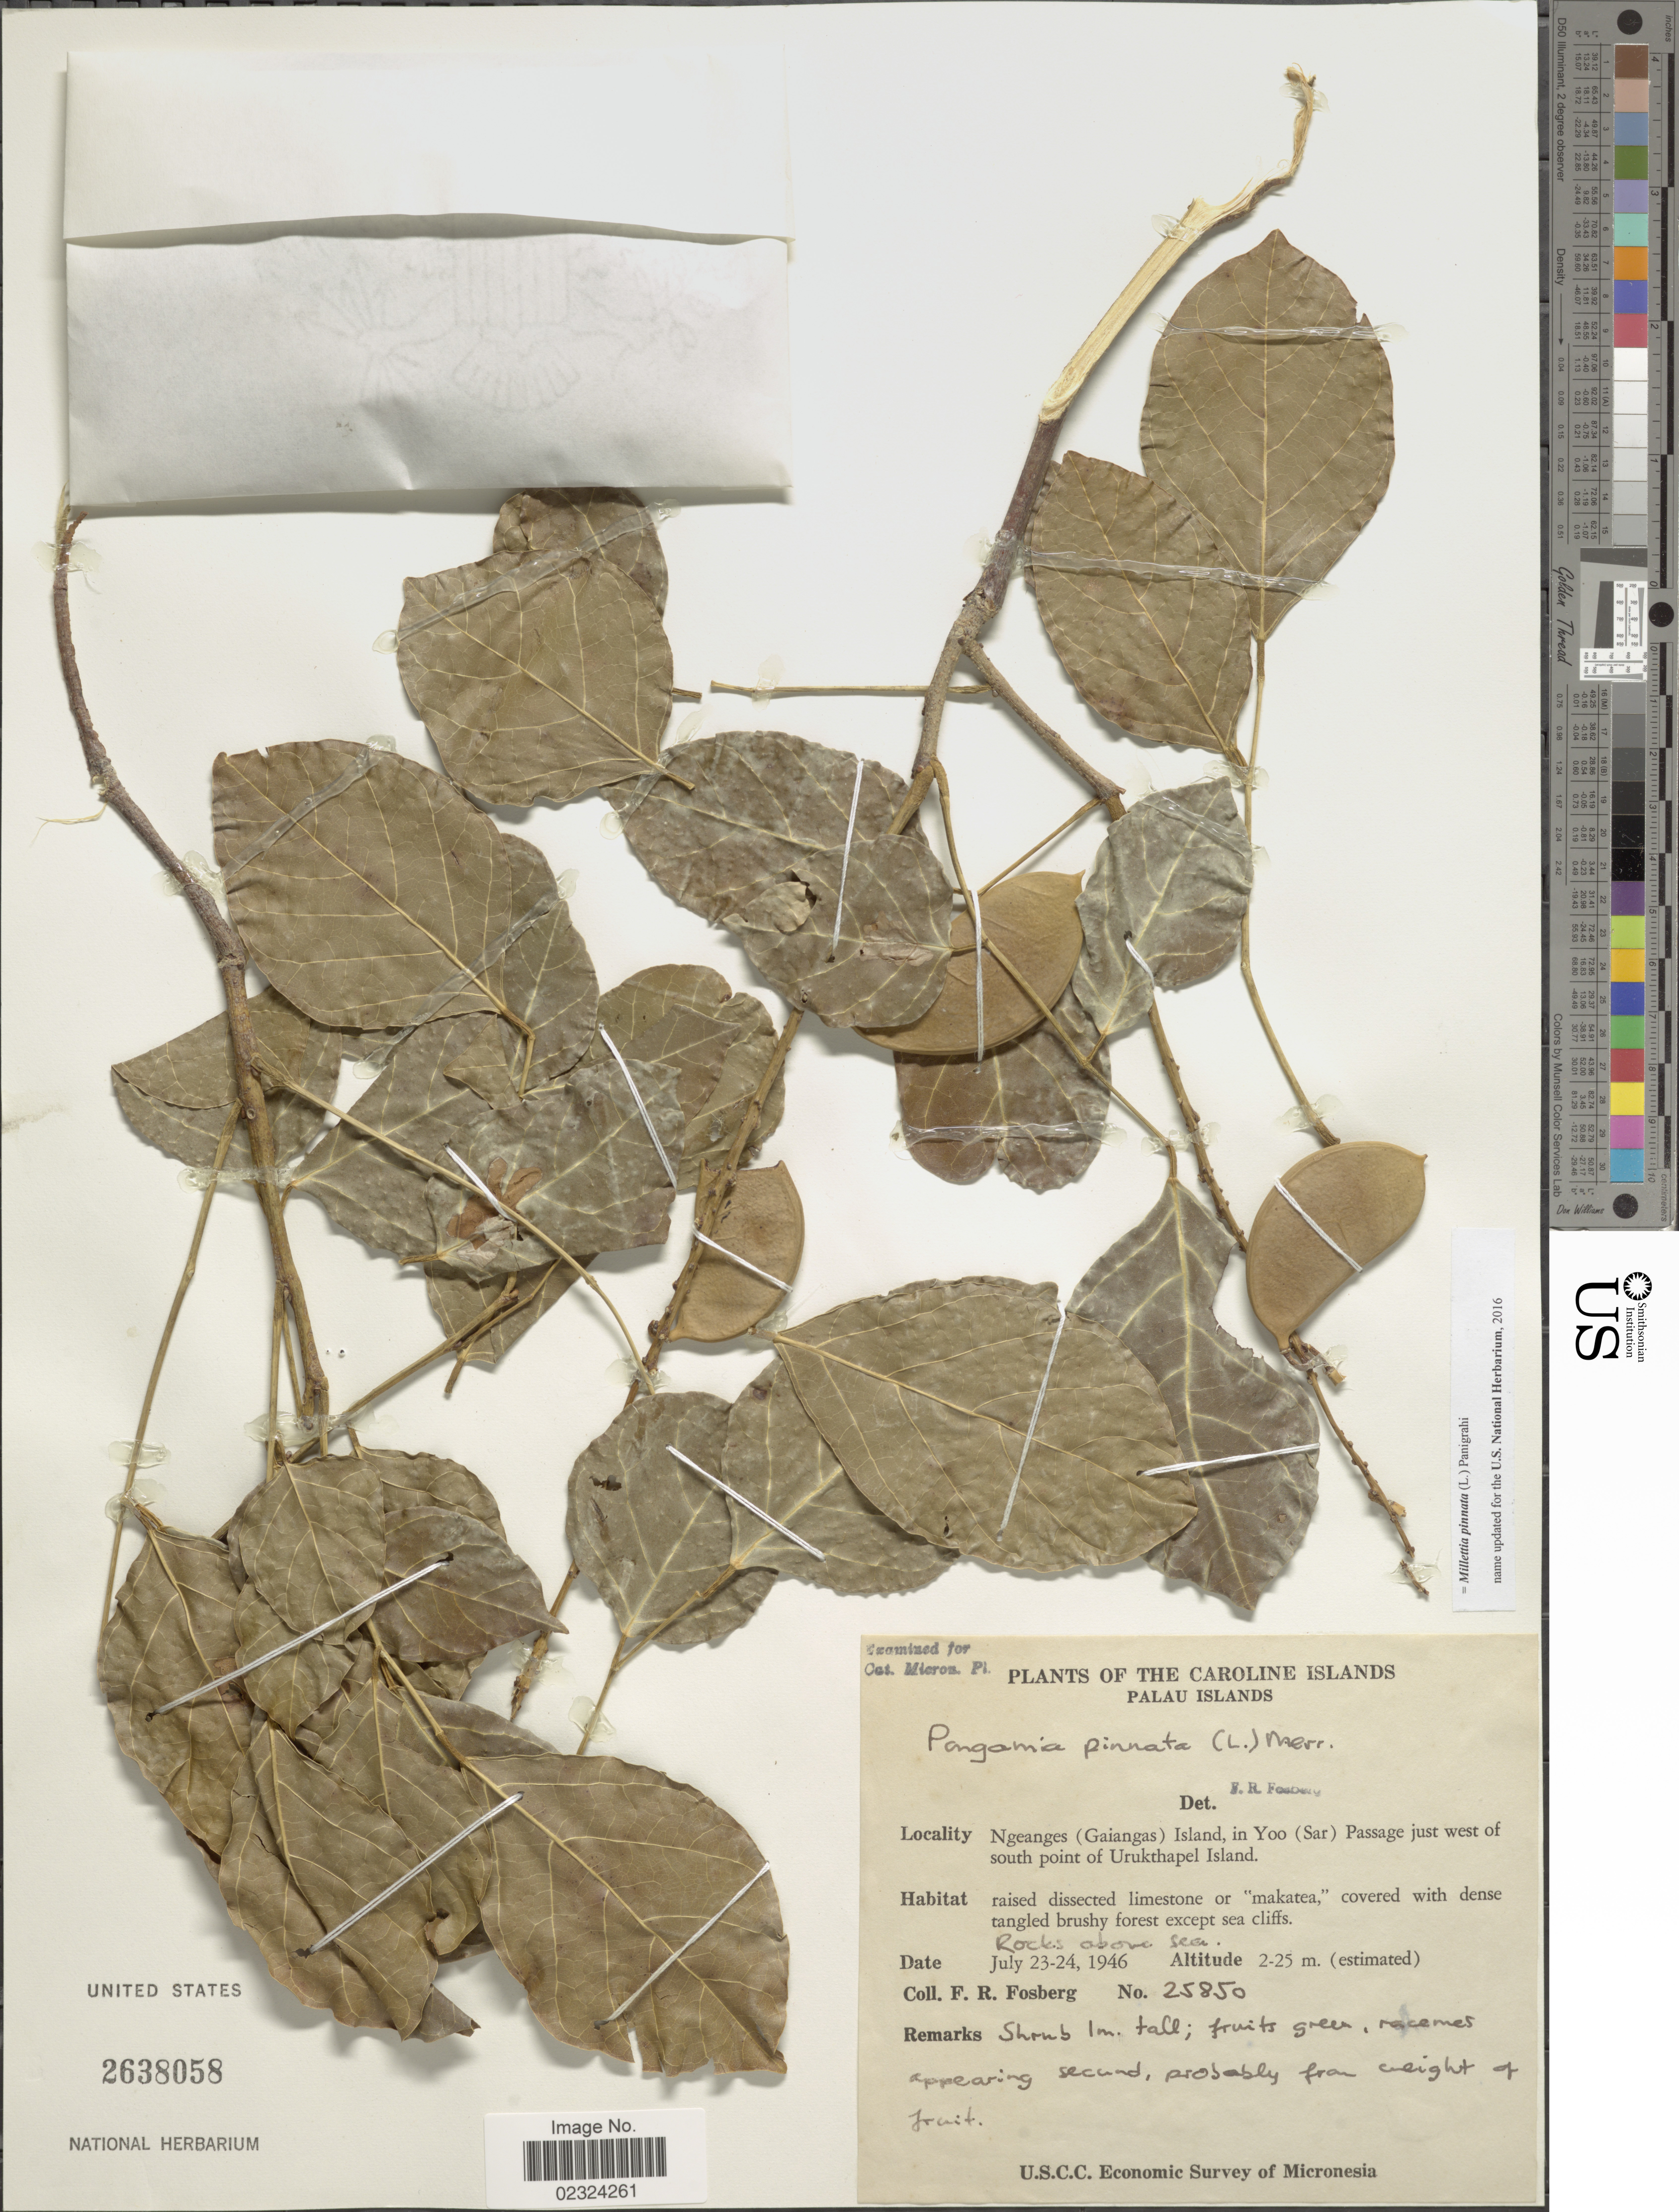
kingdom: Plantae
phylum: Tracheophyta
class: Magnoliopsida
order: Fabales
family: Fabaceae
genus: Millettia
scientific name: Millettia pinnata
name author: (L.) Panigrahi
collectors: F. R. Fosberg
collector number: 25850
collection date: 1946-07-23/1946-07-24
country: Palau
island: Ngeanges (Gaiangas)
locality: Caroline Islands. Palau Islands. Ngeanges (Gaiangas) Island, in Yoo (Sar) Passage just west of south point of Urukthapel Island.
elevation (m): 2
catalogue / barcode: US 2638058